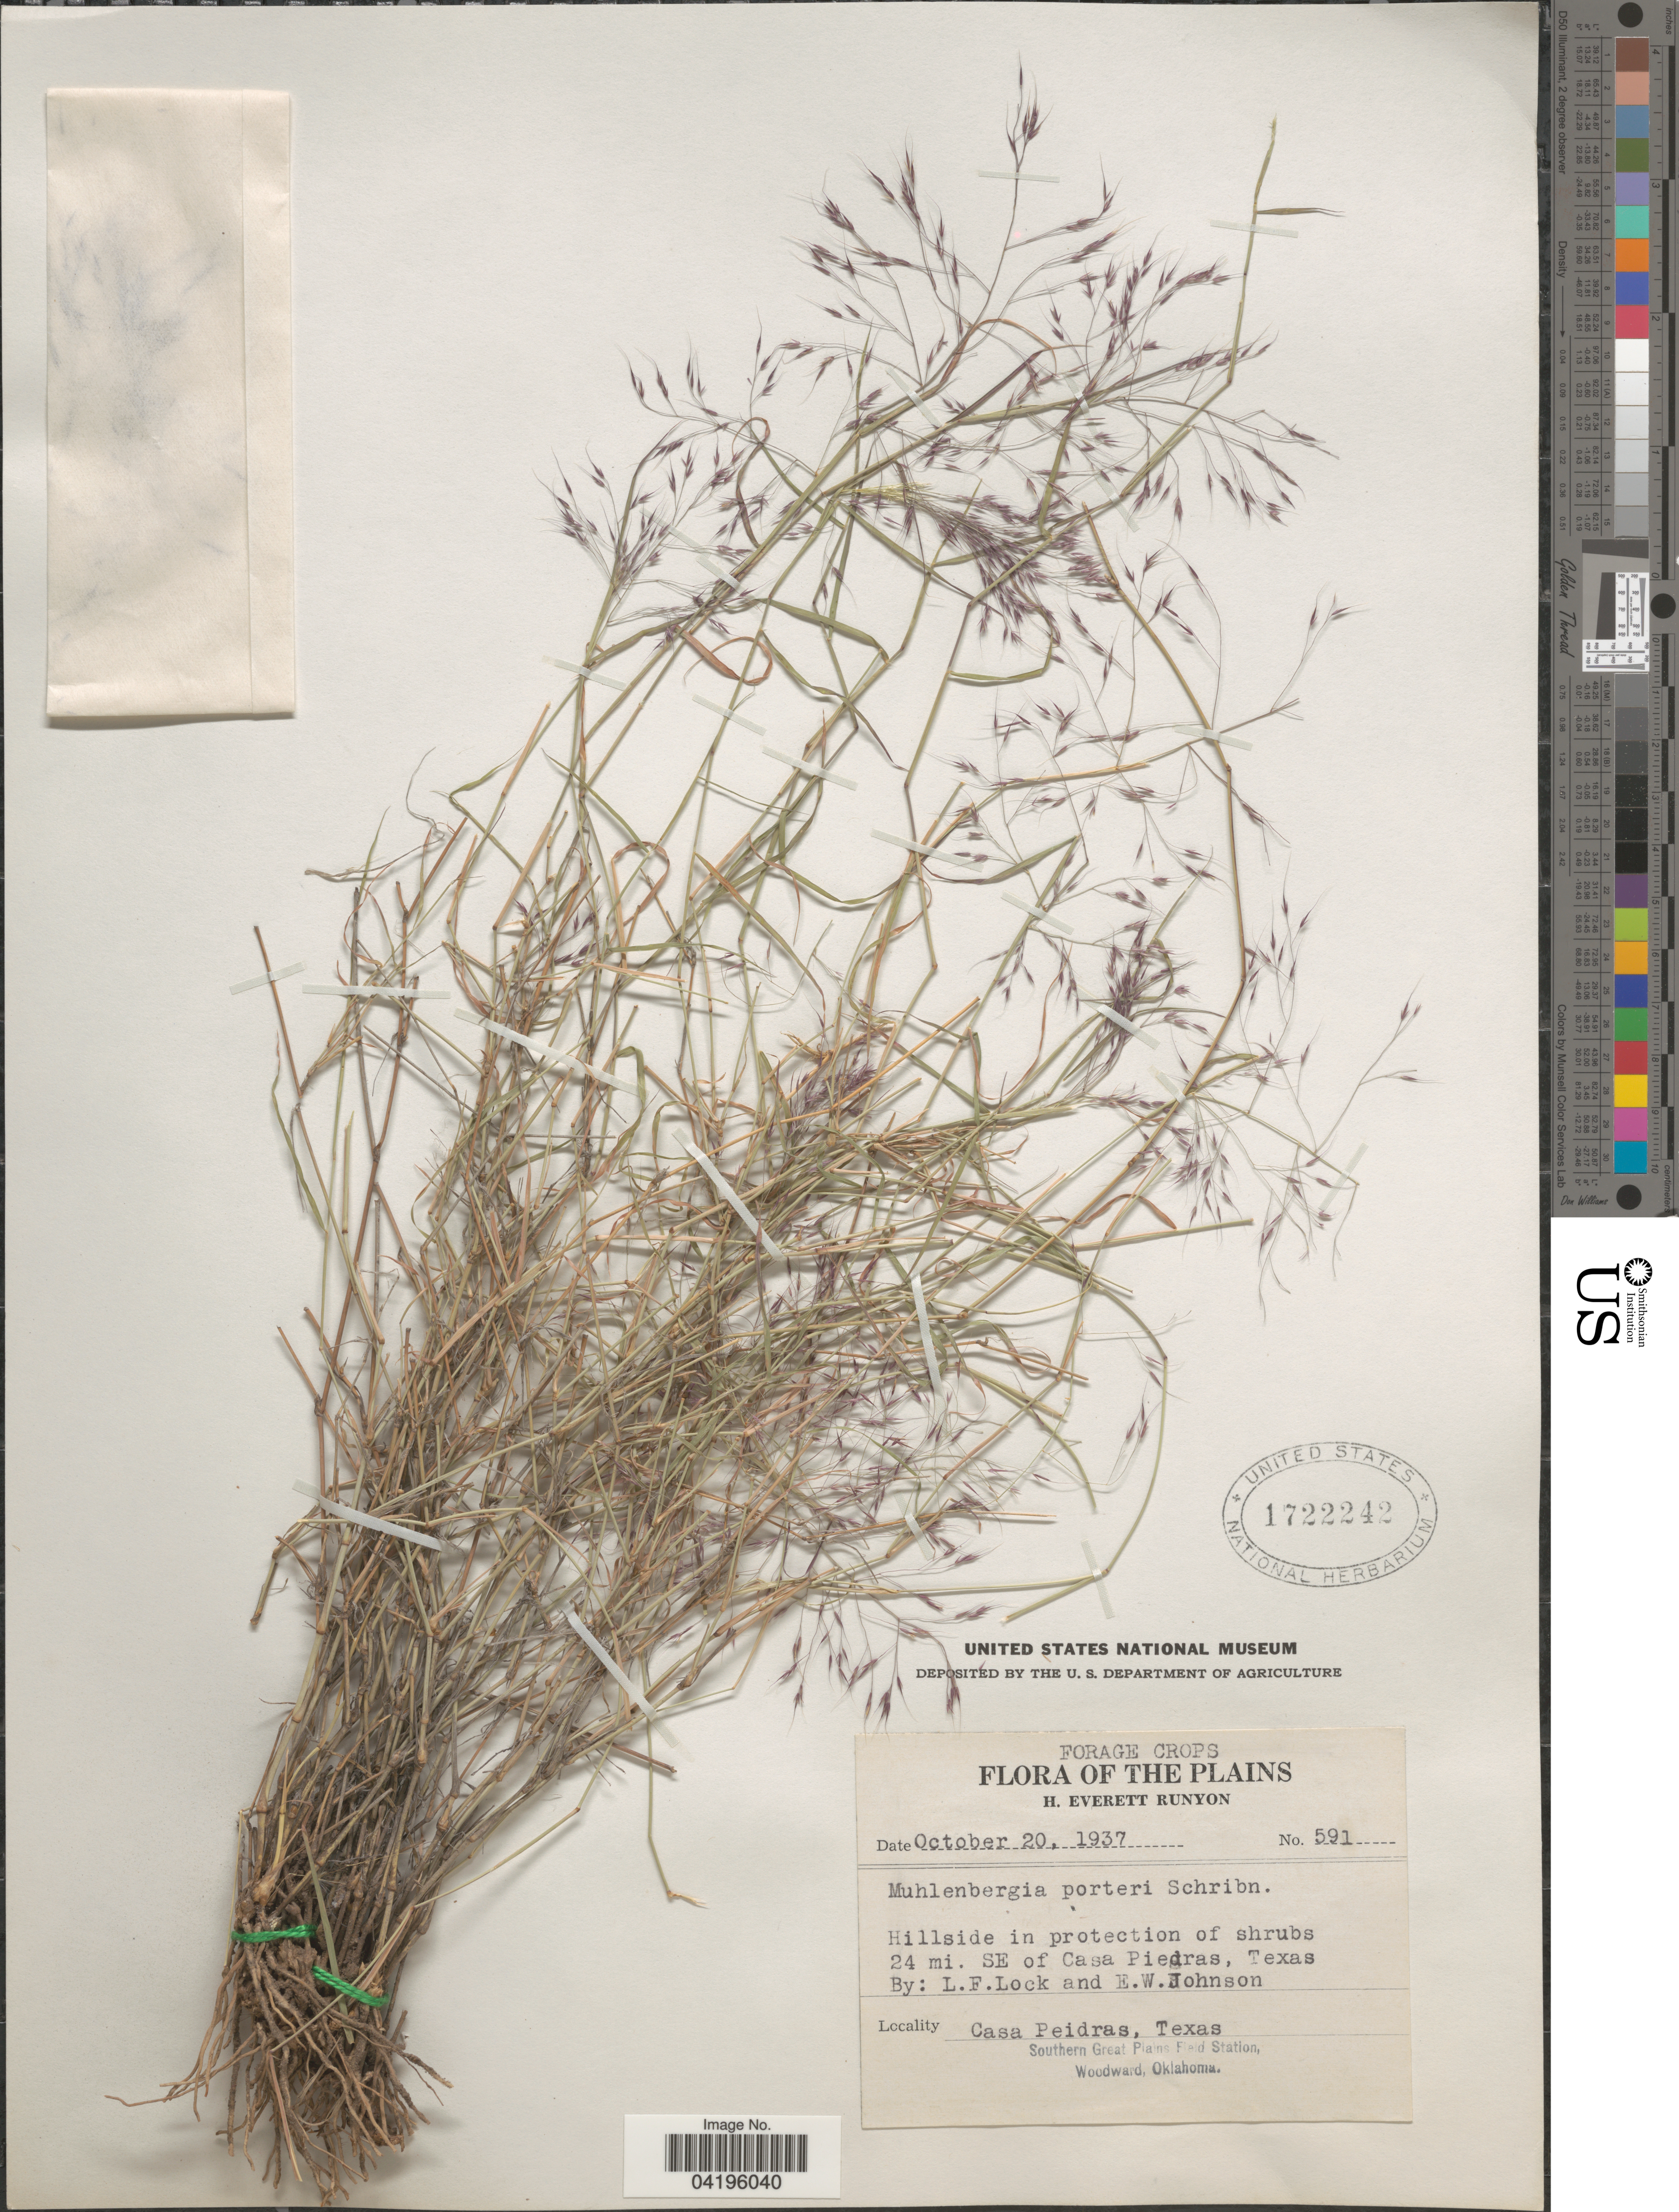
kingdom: Plantae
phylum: Tracheophyta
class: Liliopsida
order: Poales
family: Poaceae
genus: Muhlenbergia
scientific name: Muhlenbergia porteri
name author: Scribn. in W.J. Beal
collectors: H. E. Runyon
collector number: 591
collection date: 1937-10-20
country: United States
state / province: Texas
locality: Plains. Hillside in protection of shrubs 24 mi. SE of Casa Piedras. Casa Peidras, Texas.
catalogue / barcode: US 1722242